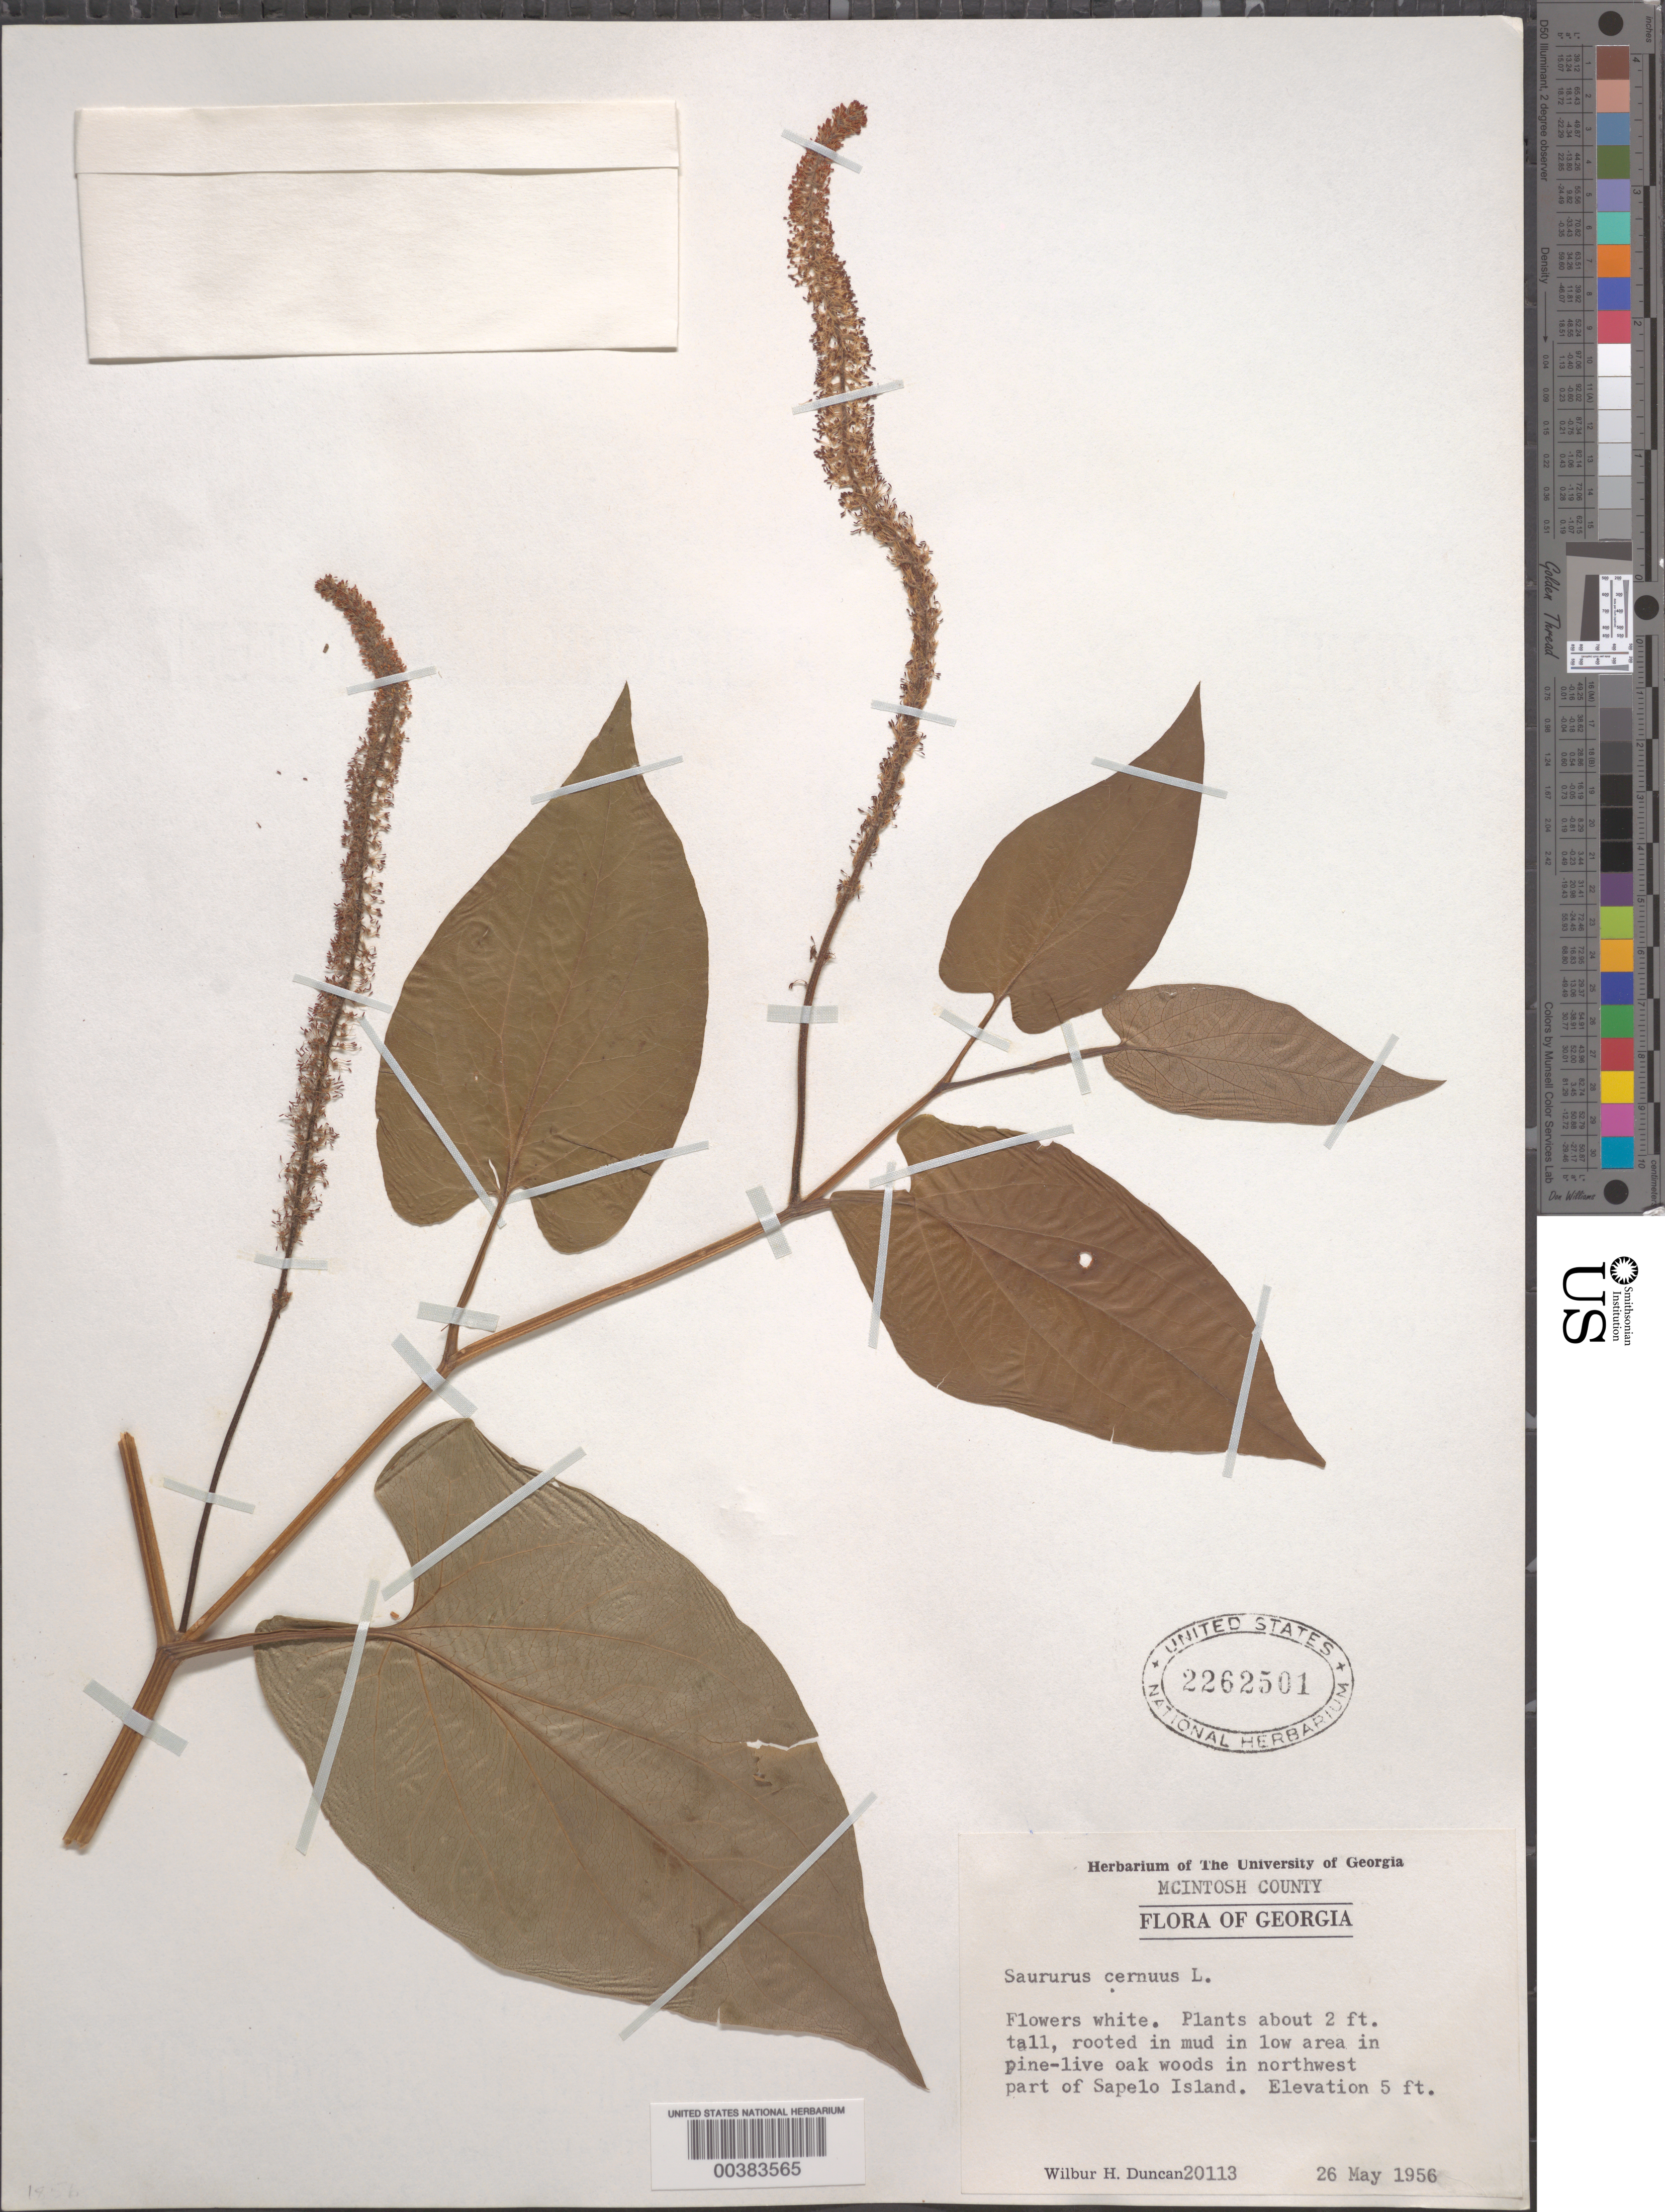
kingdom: Plantae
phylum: Tracheophyta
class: Magnoliopsida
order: Piperales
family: Saururaceae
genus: Saururus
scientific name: Saururus cernuus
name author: L.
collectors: W. H. Duncan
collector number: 20113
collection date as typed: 26 May 1956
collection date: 1956-05-26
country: United States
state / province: Georgia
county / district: Mcintosh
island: Sapelo Island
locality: Sapelo i.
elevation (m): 2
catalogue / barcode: US 2262501